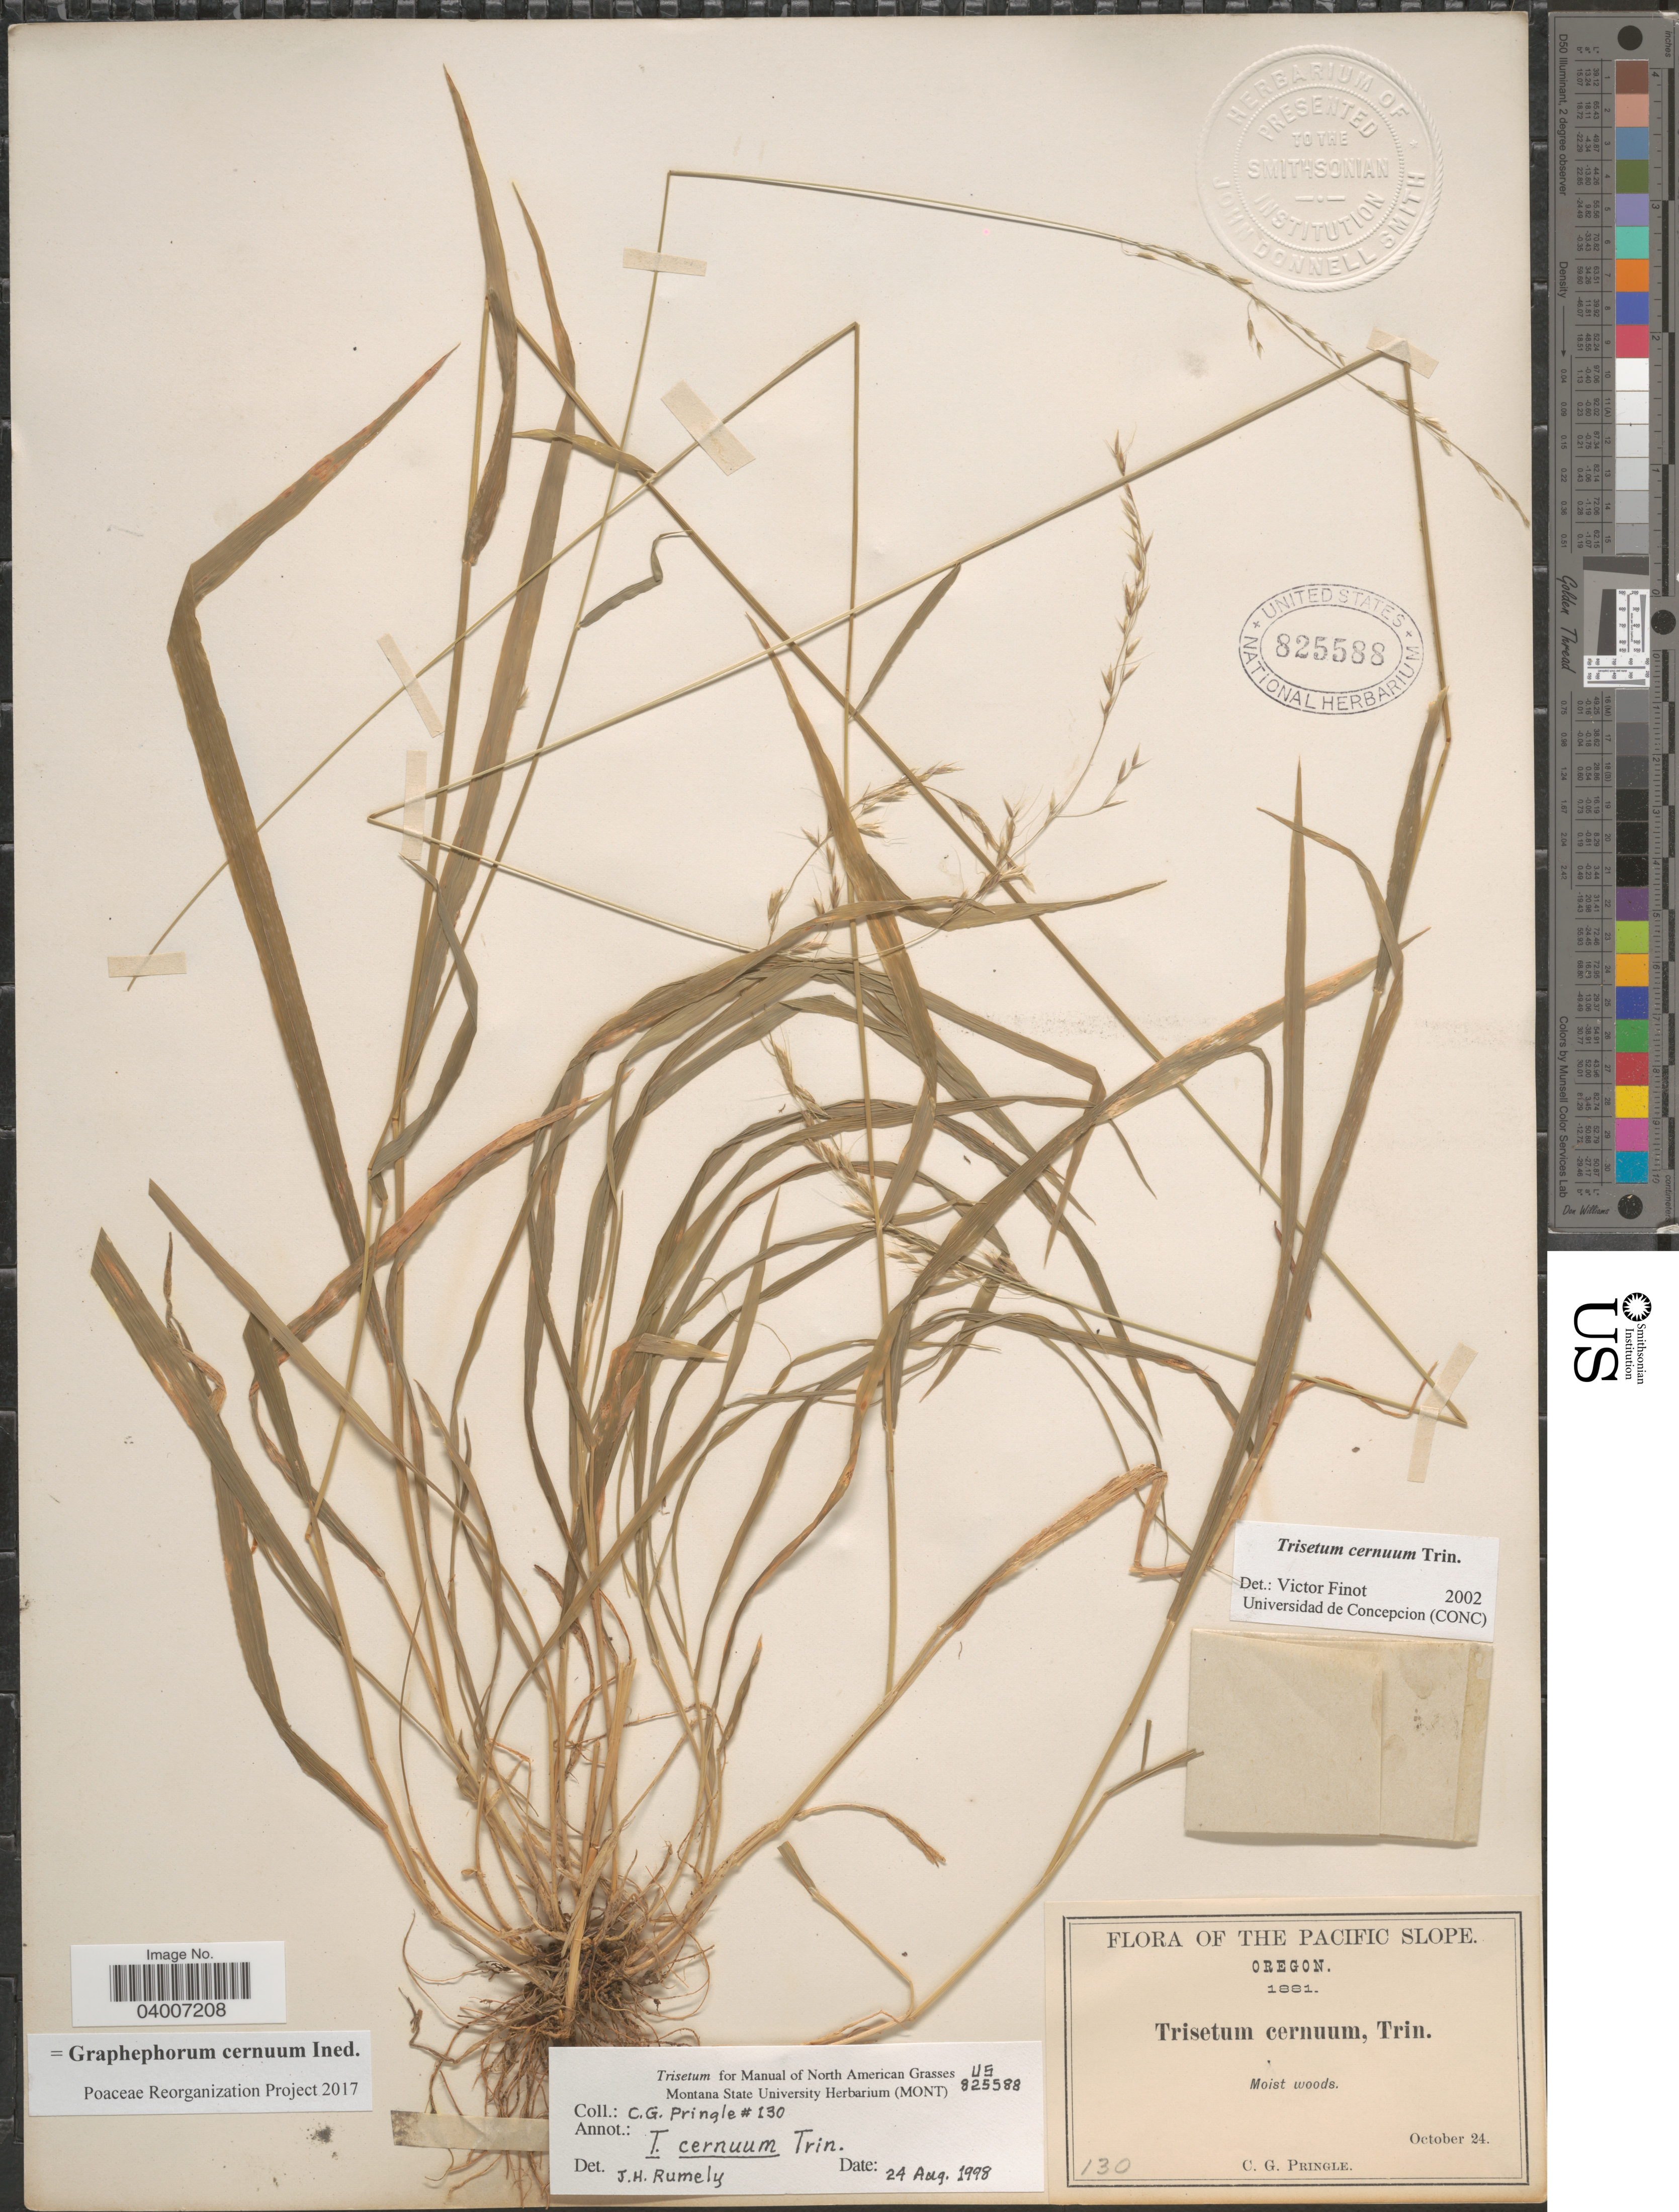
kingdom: Plantae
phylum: Tracheophyta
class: Liliopsida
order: Poales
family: Poaceae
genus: Graphephorum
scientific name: Graphephorum cernuum ined.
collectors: C. G. Pringle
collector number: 130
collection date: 1881-10-24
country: United States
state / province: Oregon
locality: The Pacific Slope.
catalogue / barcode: US 825588